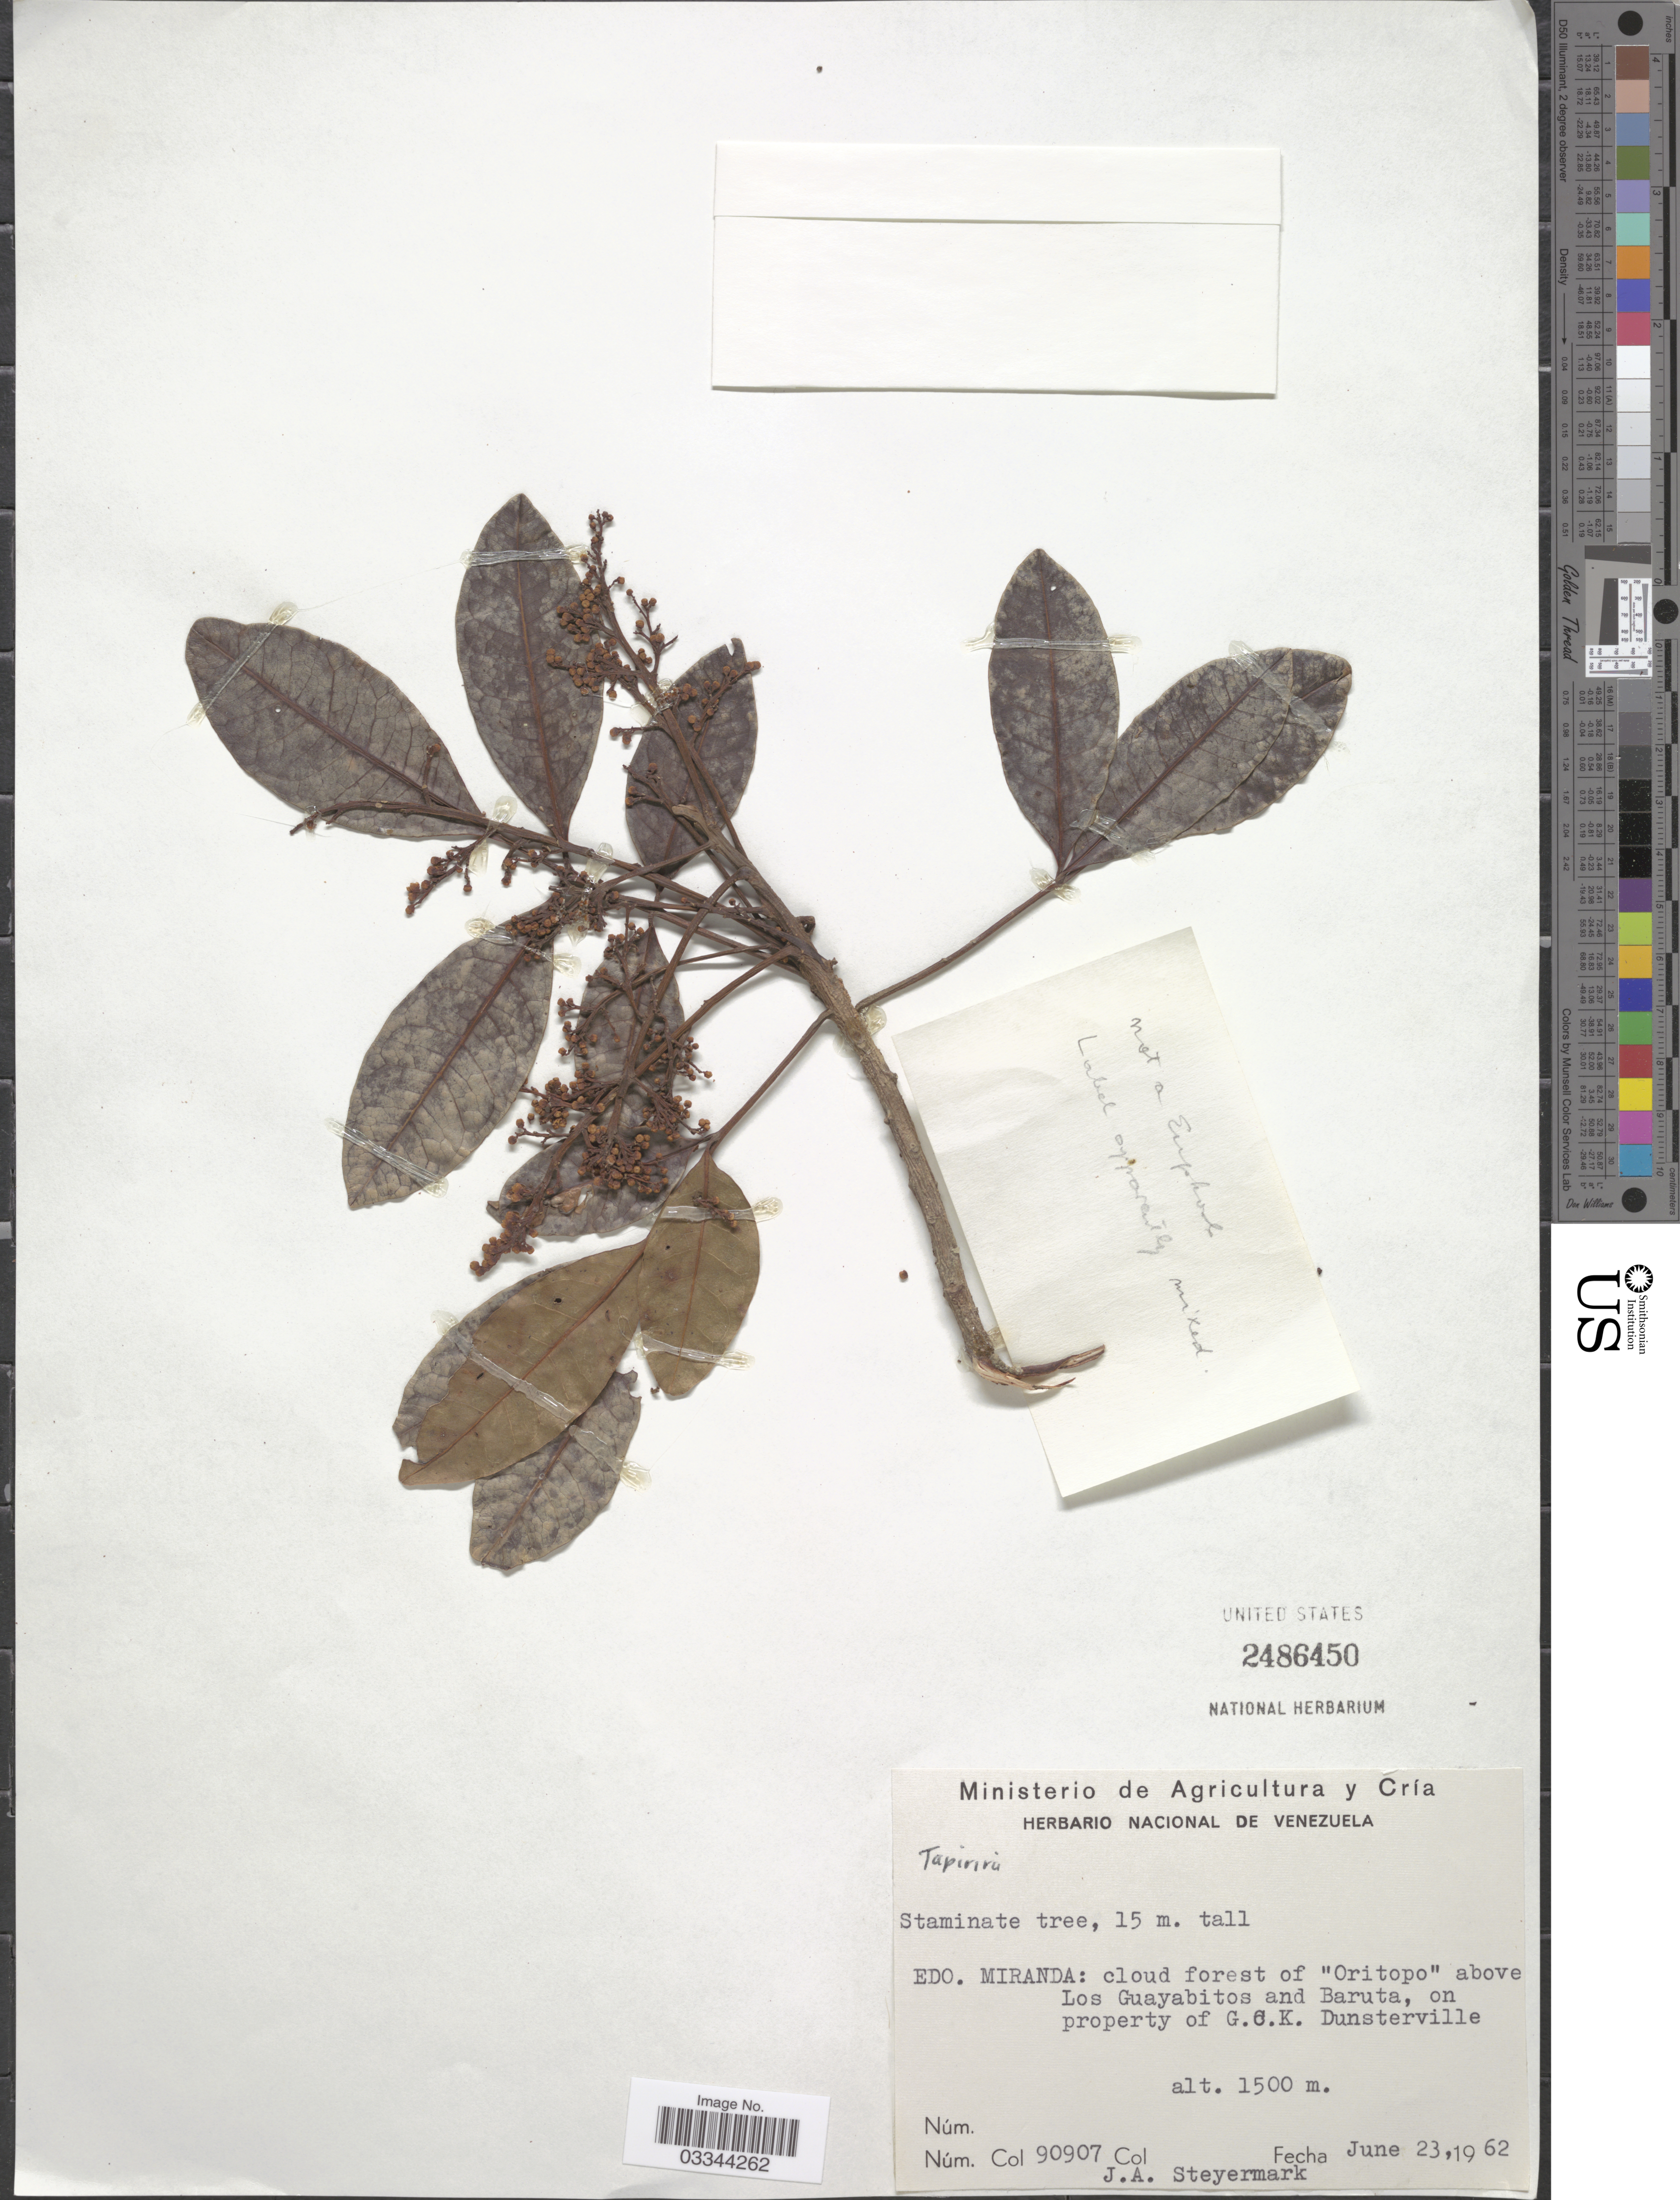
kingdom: Plantae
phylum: Tracheophyta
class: Magnoliopsida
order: Sapindales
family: Anacardiaceae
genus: Tapirira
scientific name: Tapirira sp.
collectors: J. Steyermark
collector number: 90907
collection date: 1962-06-23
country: Venezuela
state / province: Miranda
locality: Cloud forest of "Oritopo" above Los Guayabitos and Baruta, on property of G.C.K. Dunsterville.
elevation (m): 1500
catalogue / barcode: US 2486450